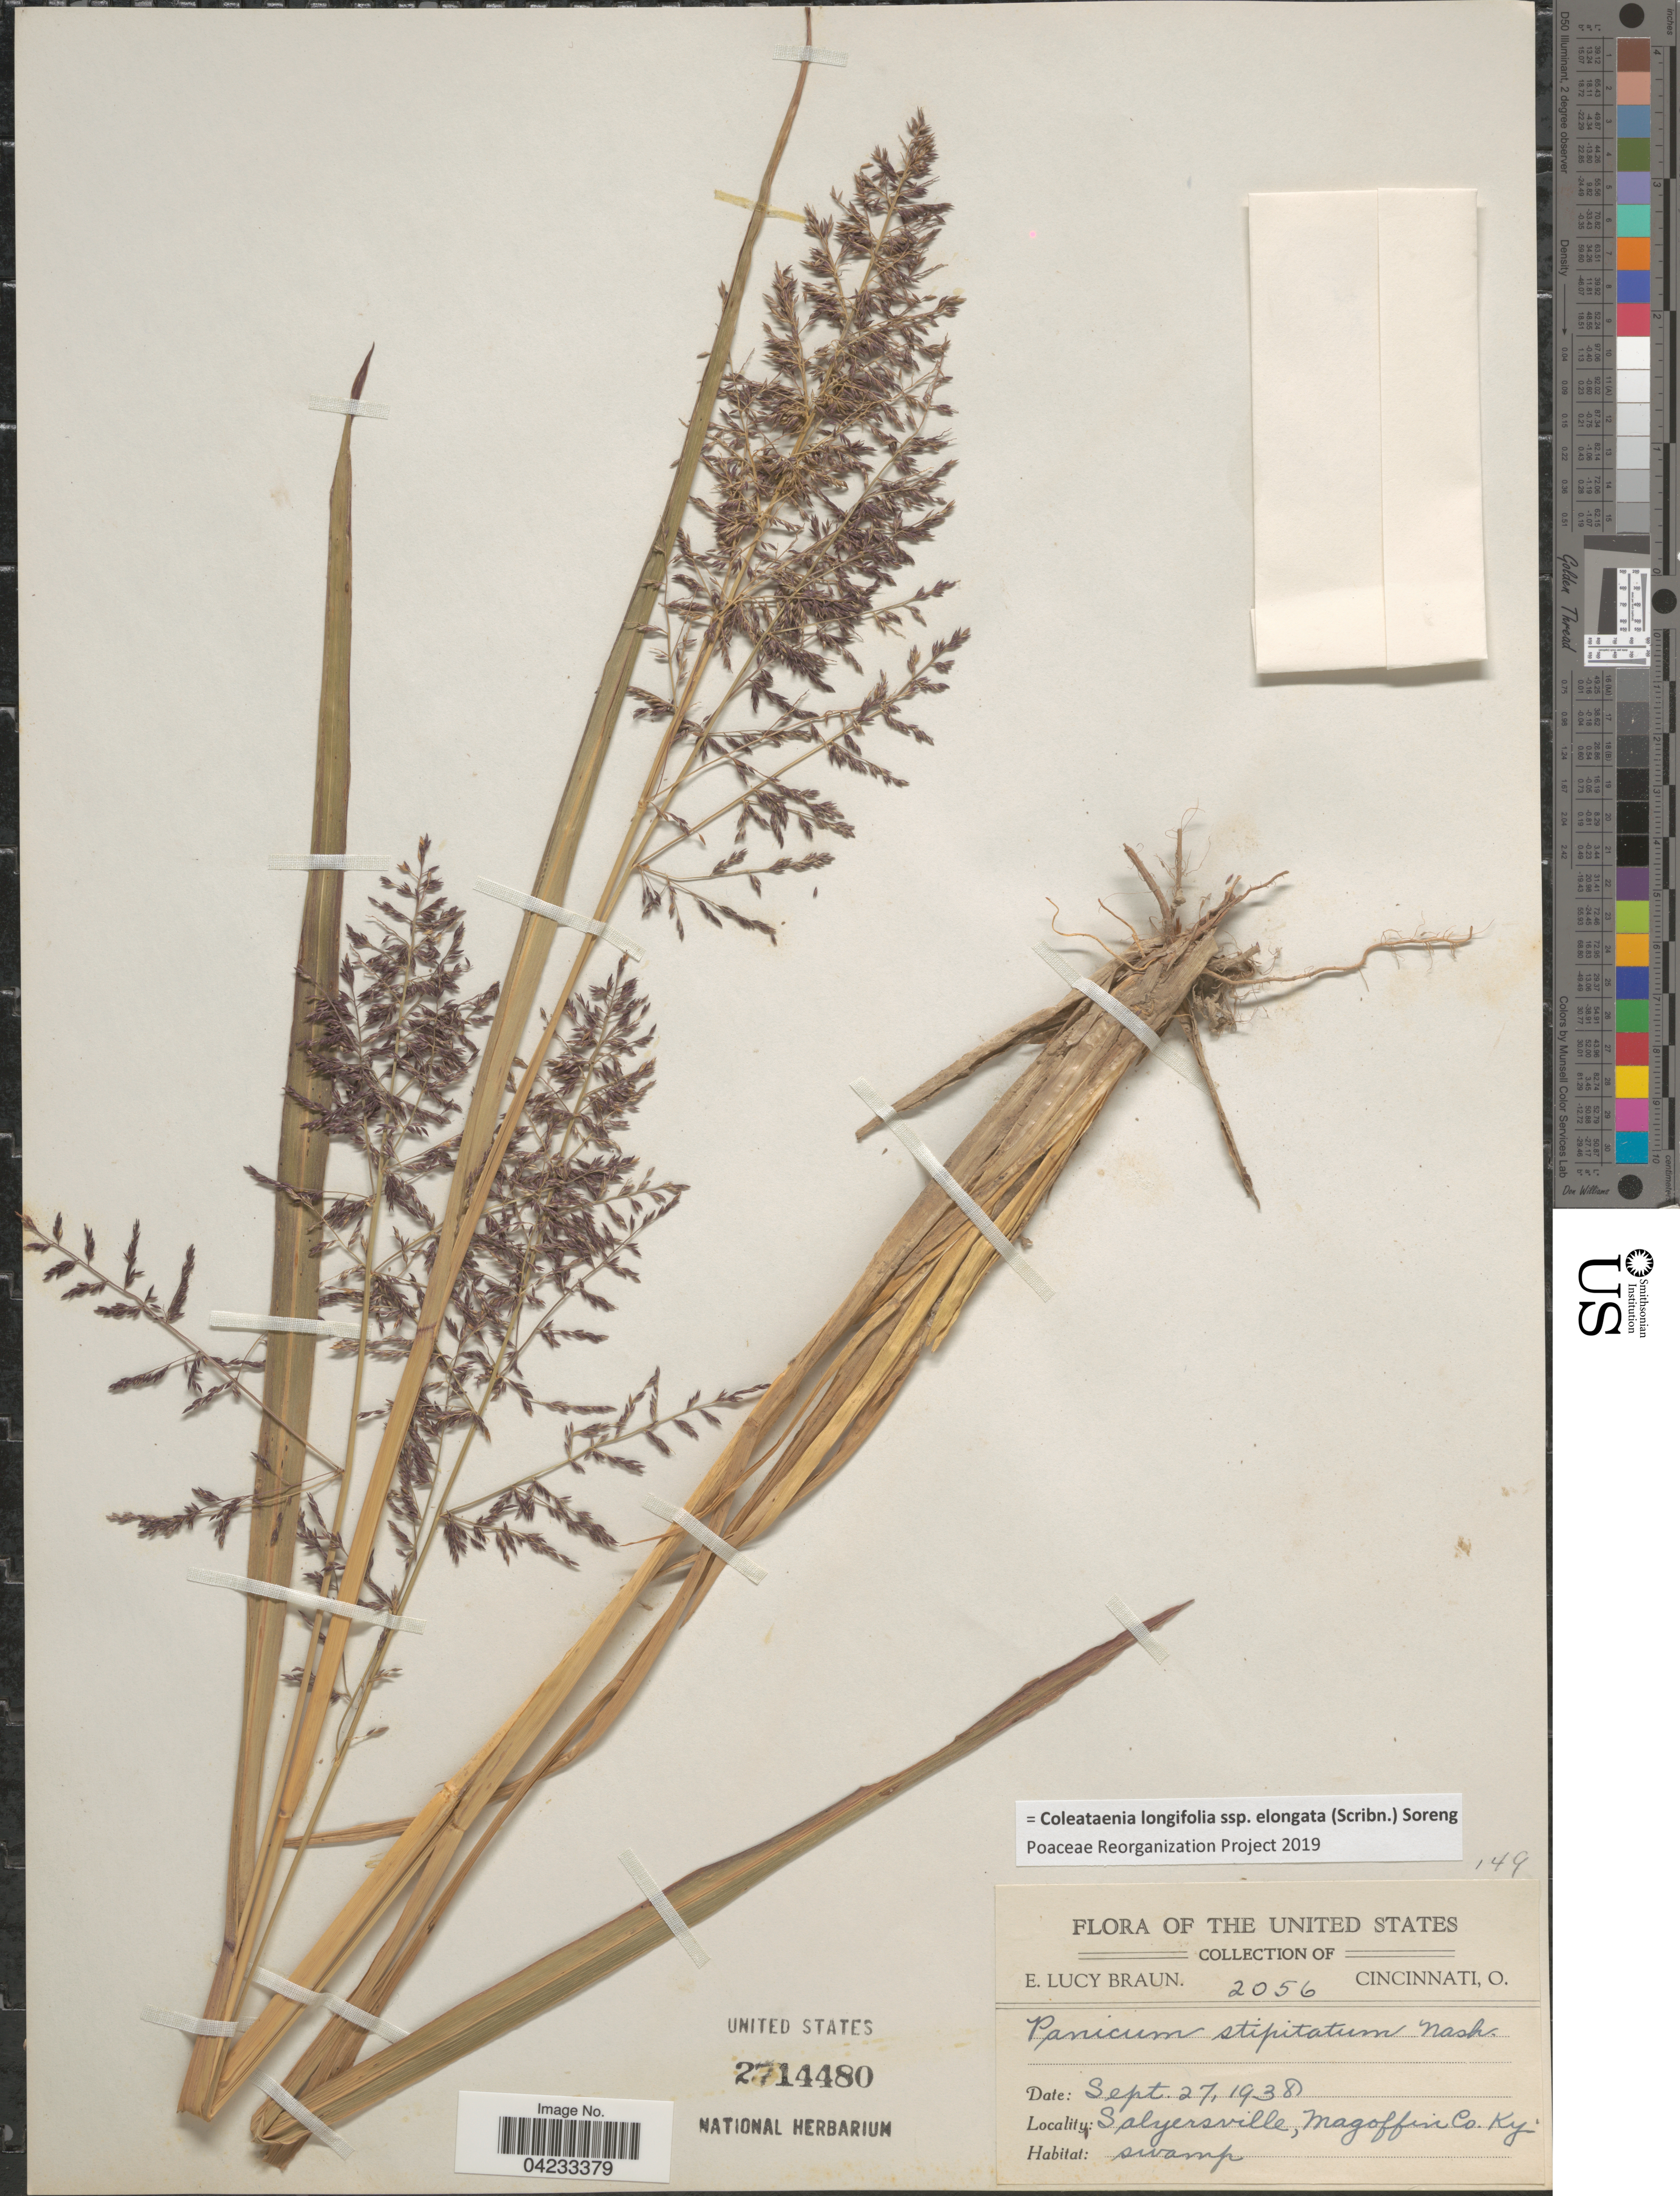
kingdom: Plantae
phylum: Tracheophyta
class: Liliopsida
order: Poales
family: Poaceae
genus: Coleataenia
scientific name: Coleataenia longifolia subsp. elongata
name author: (Scribn.) Soreng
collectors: E. L. Braun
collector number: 2056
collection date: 1938-09-27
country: United States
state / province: Kentucky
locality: Salyersville, Magoffin Co.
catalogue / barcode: US 2714480